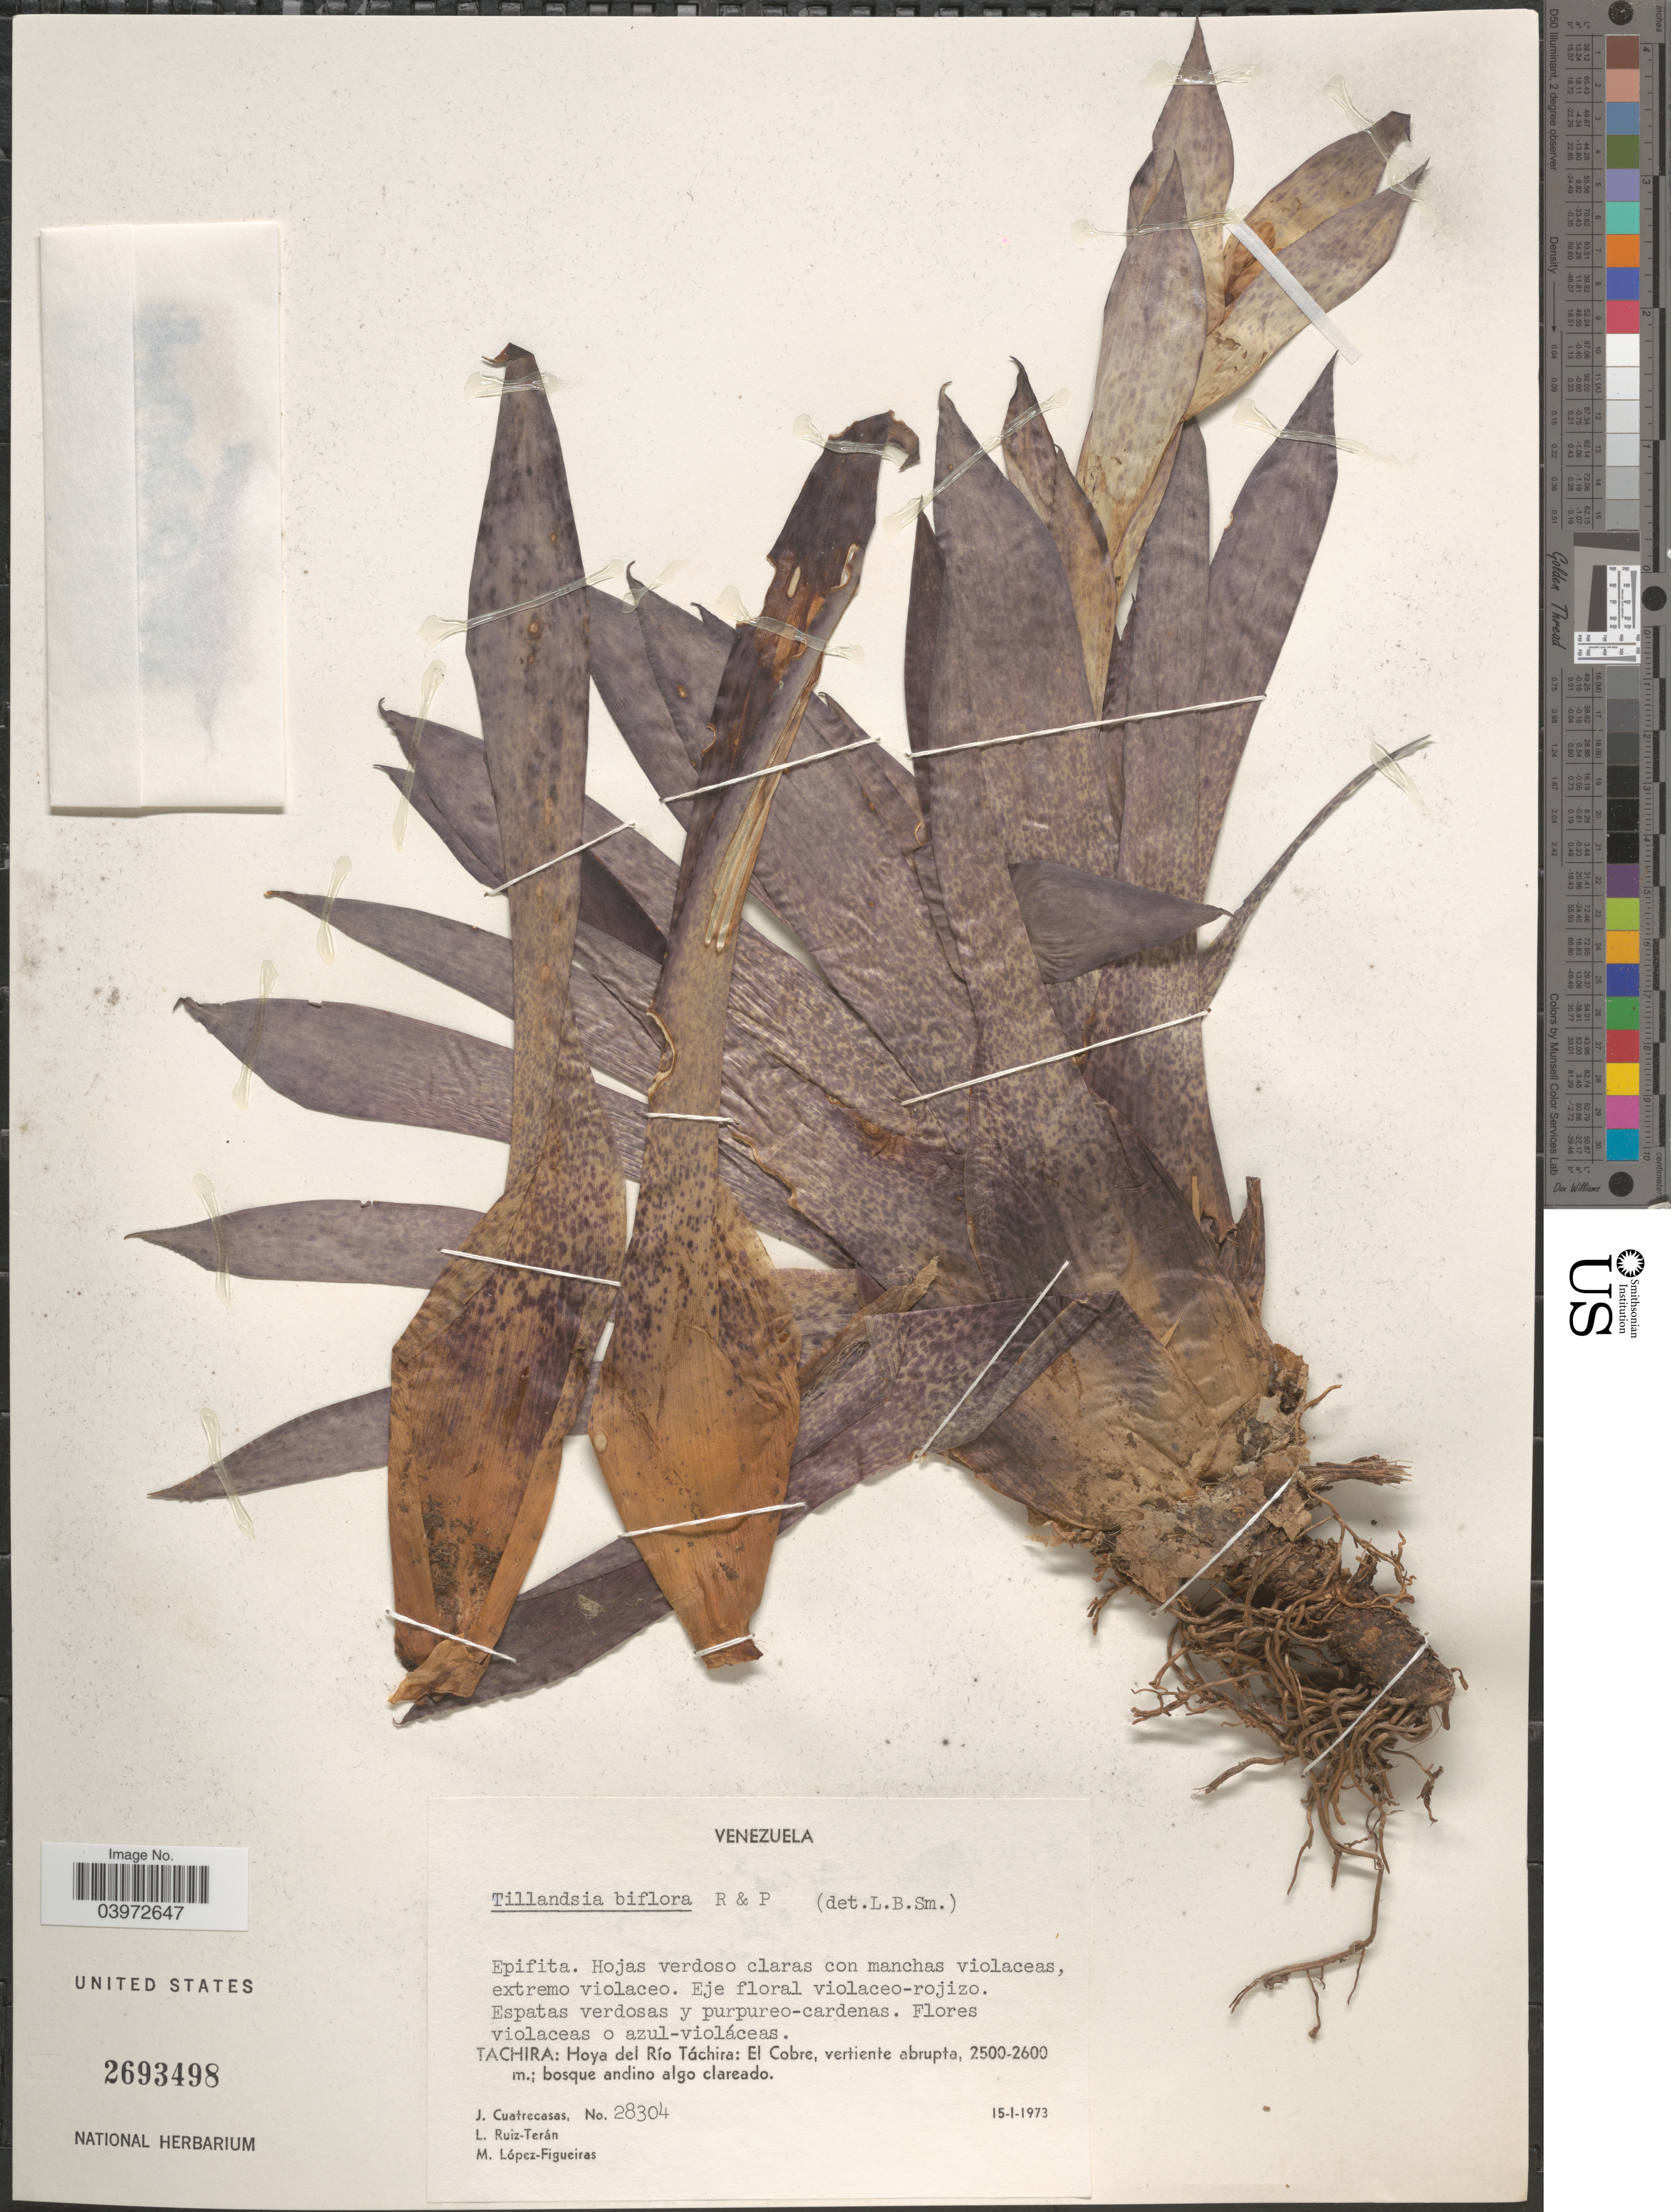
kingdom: Plantae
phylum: Tracheophyta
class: Liliopsida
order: Poales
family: Bromeliaceae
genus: Tillandsia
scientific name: Tillandsia biflora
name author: Ruiz & Pav.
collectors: J. Cuatrecasas, L. E. Ruíz-Terán & M. Lopéz-F.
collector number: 28304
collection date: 1973-01-15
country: Venezuela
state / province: Tachira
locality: Hoya del Río Táchira: El Cobre, vertiente abrupta.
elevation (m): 2500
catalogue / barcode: US 2693498